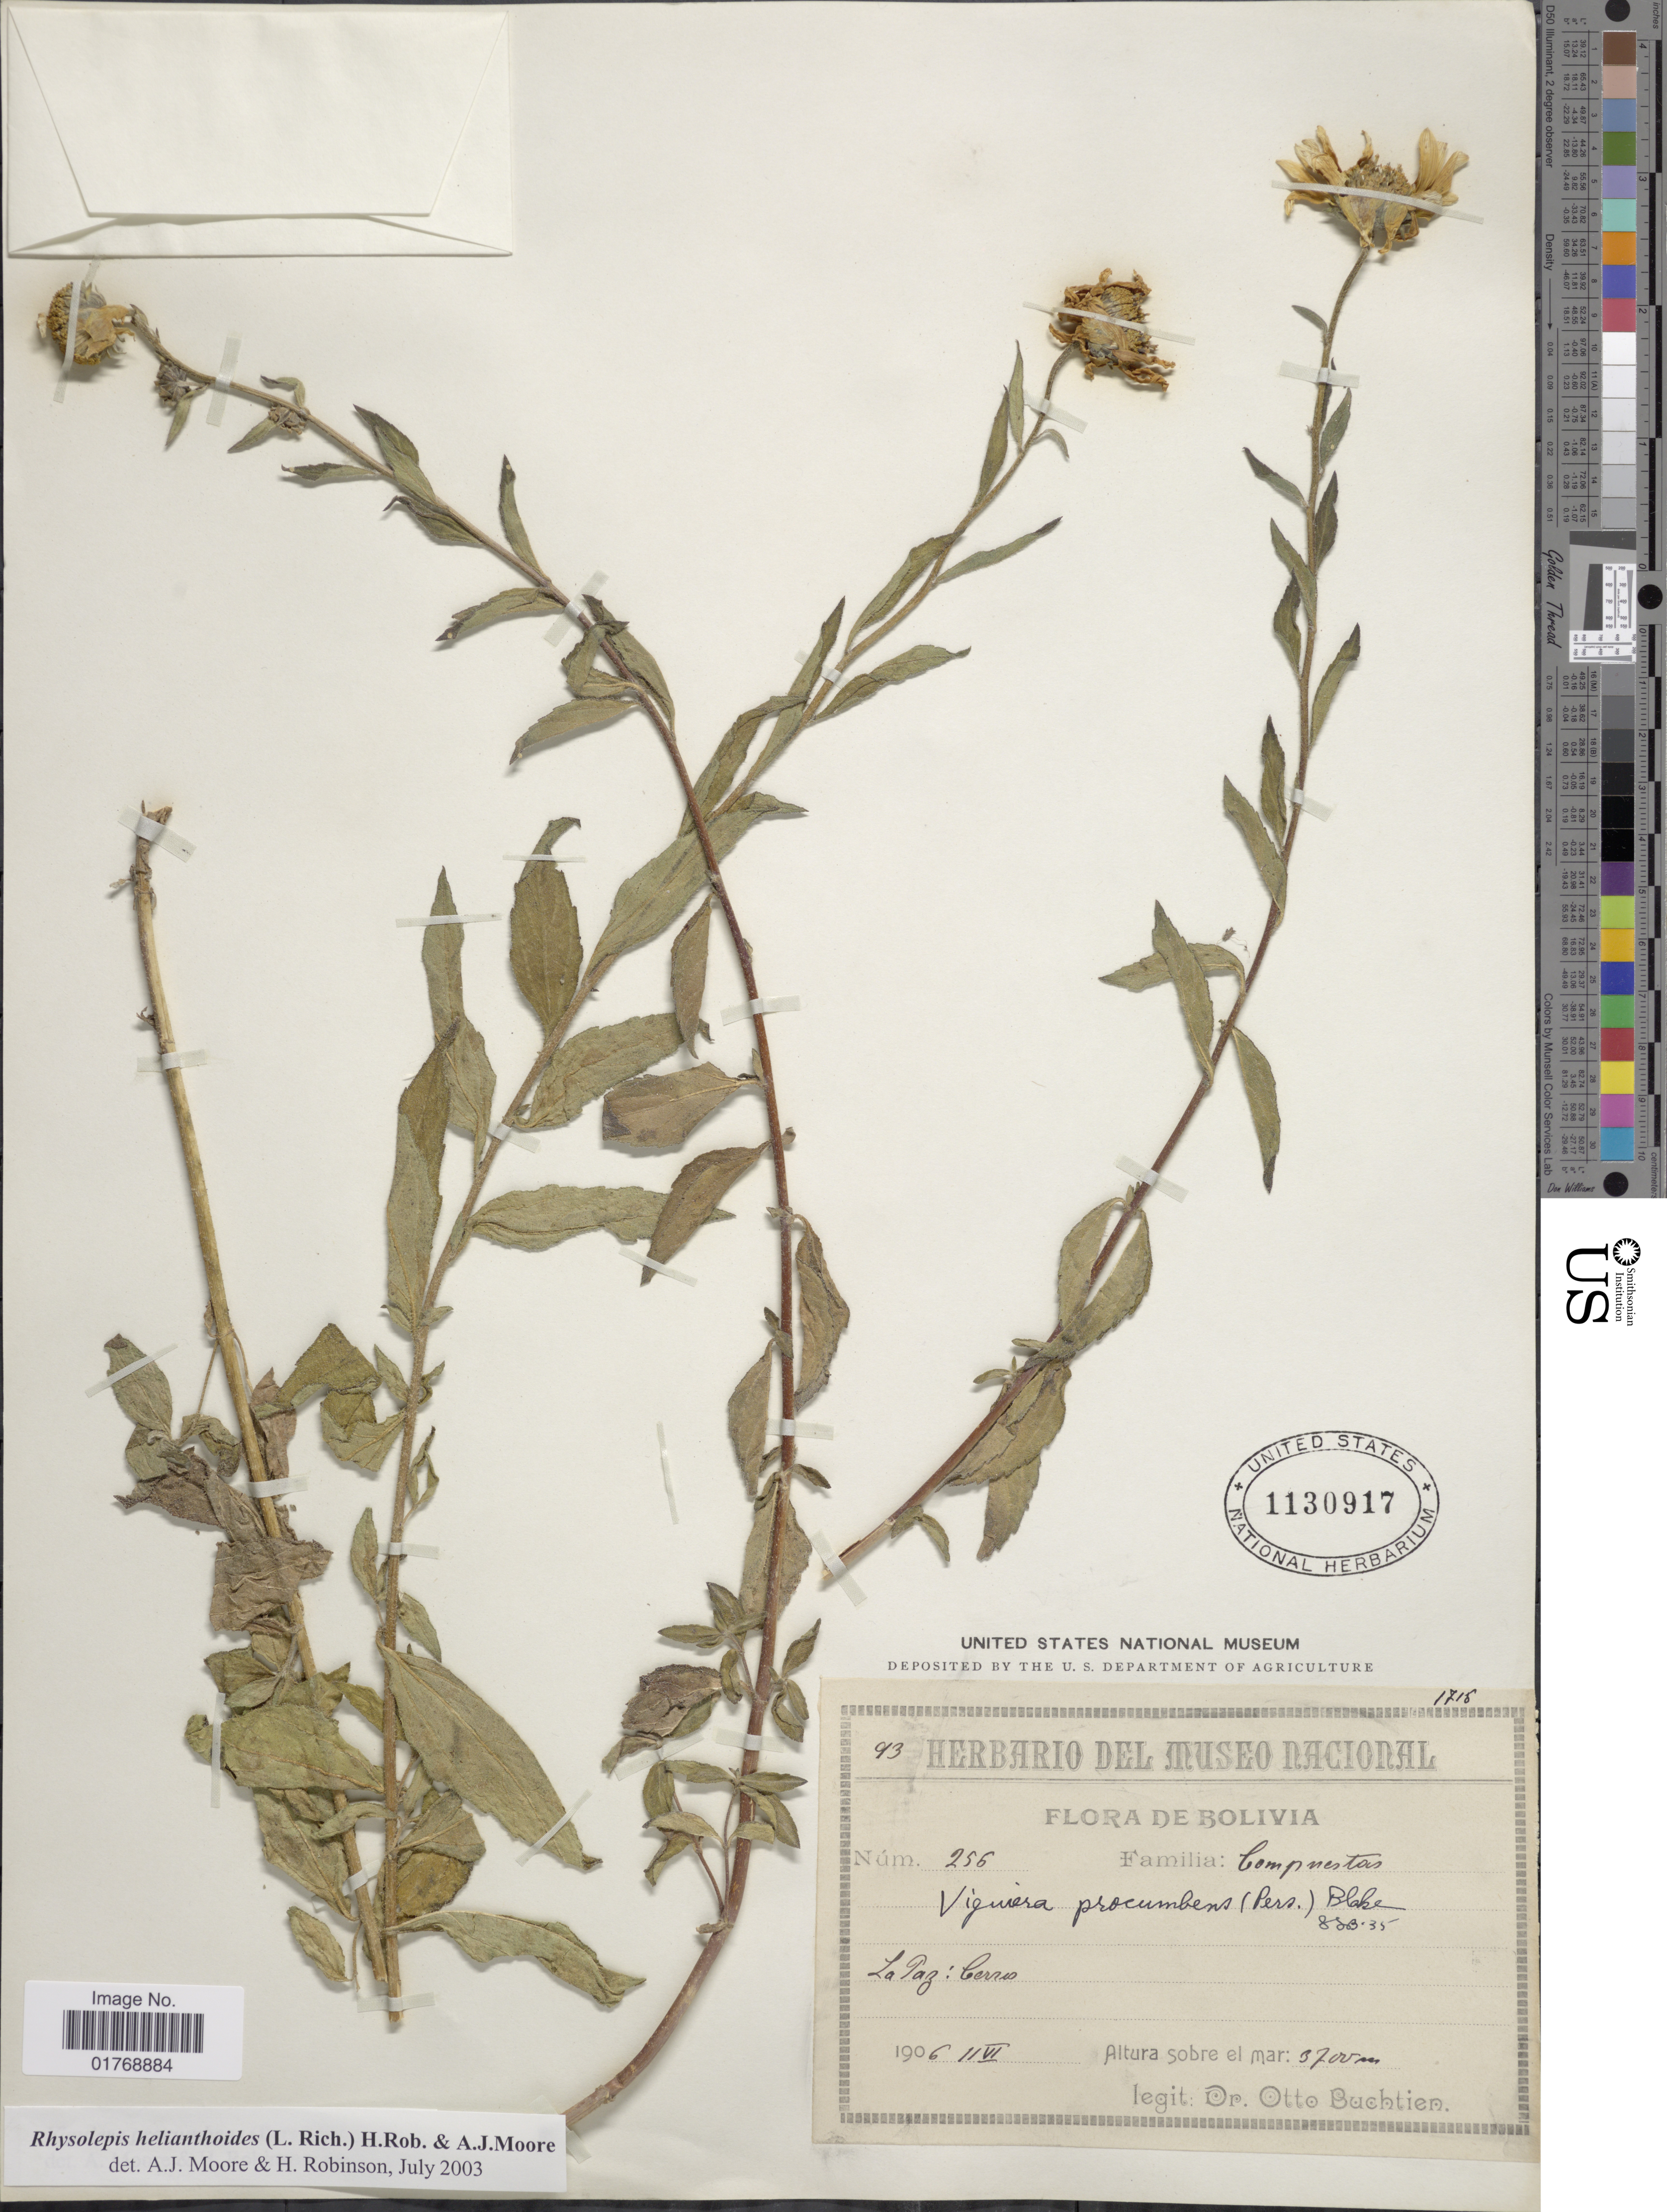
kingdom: Plantae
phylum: Tracheophyta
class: Magnoliopsida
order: Asterales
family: Asteraceae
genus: Viguiera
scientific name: Viguiera procumbens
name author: (Pers.) S.F. Blake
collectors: O. Buchtien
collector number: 256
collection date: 1906-06-11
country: Bolivia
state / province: La Paz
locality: La Paz: Cerros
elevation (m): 3700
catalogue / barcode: US 1130917